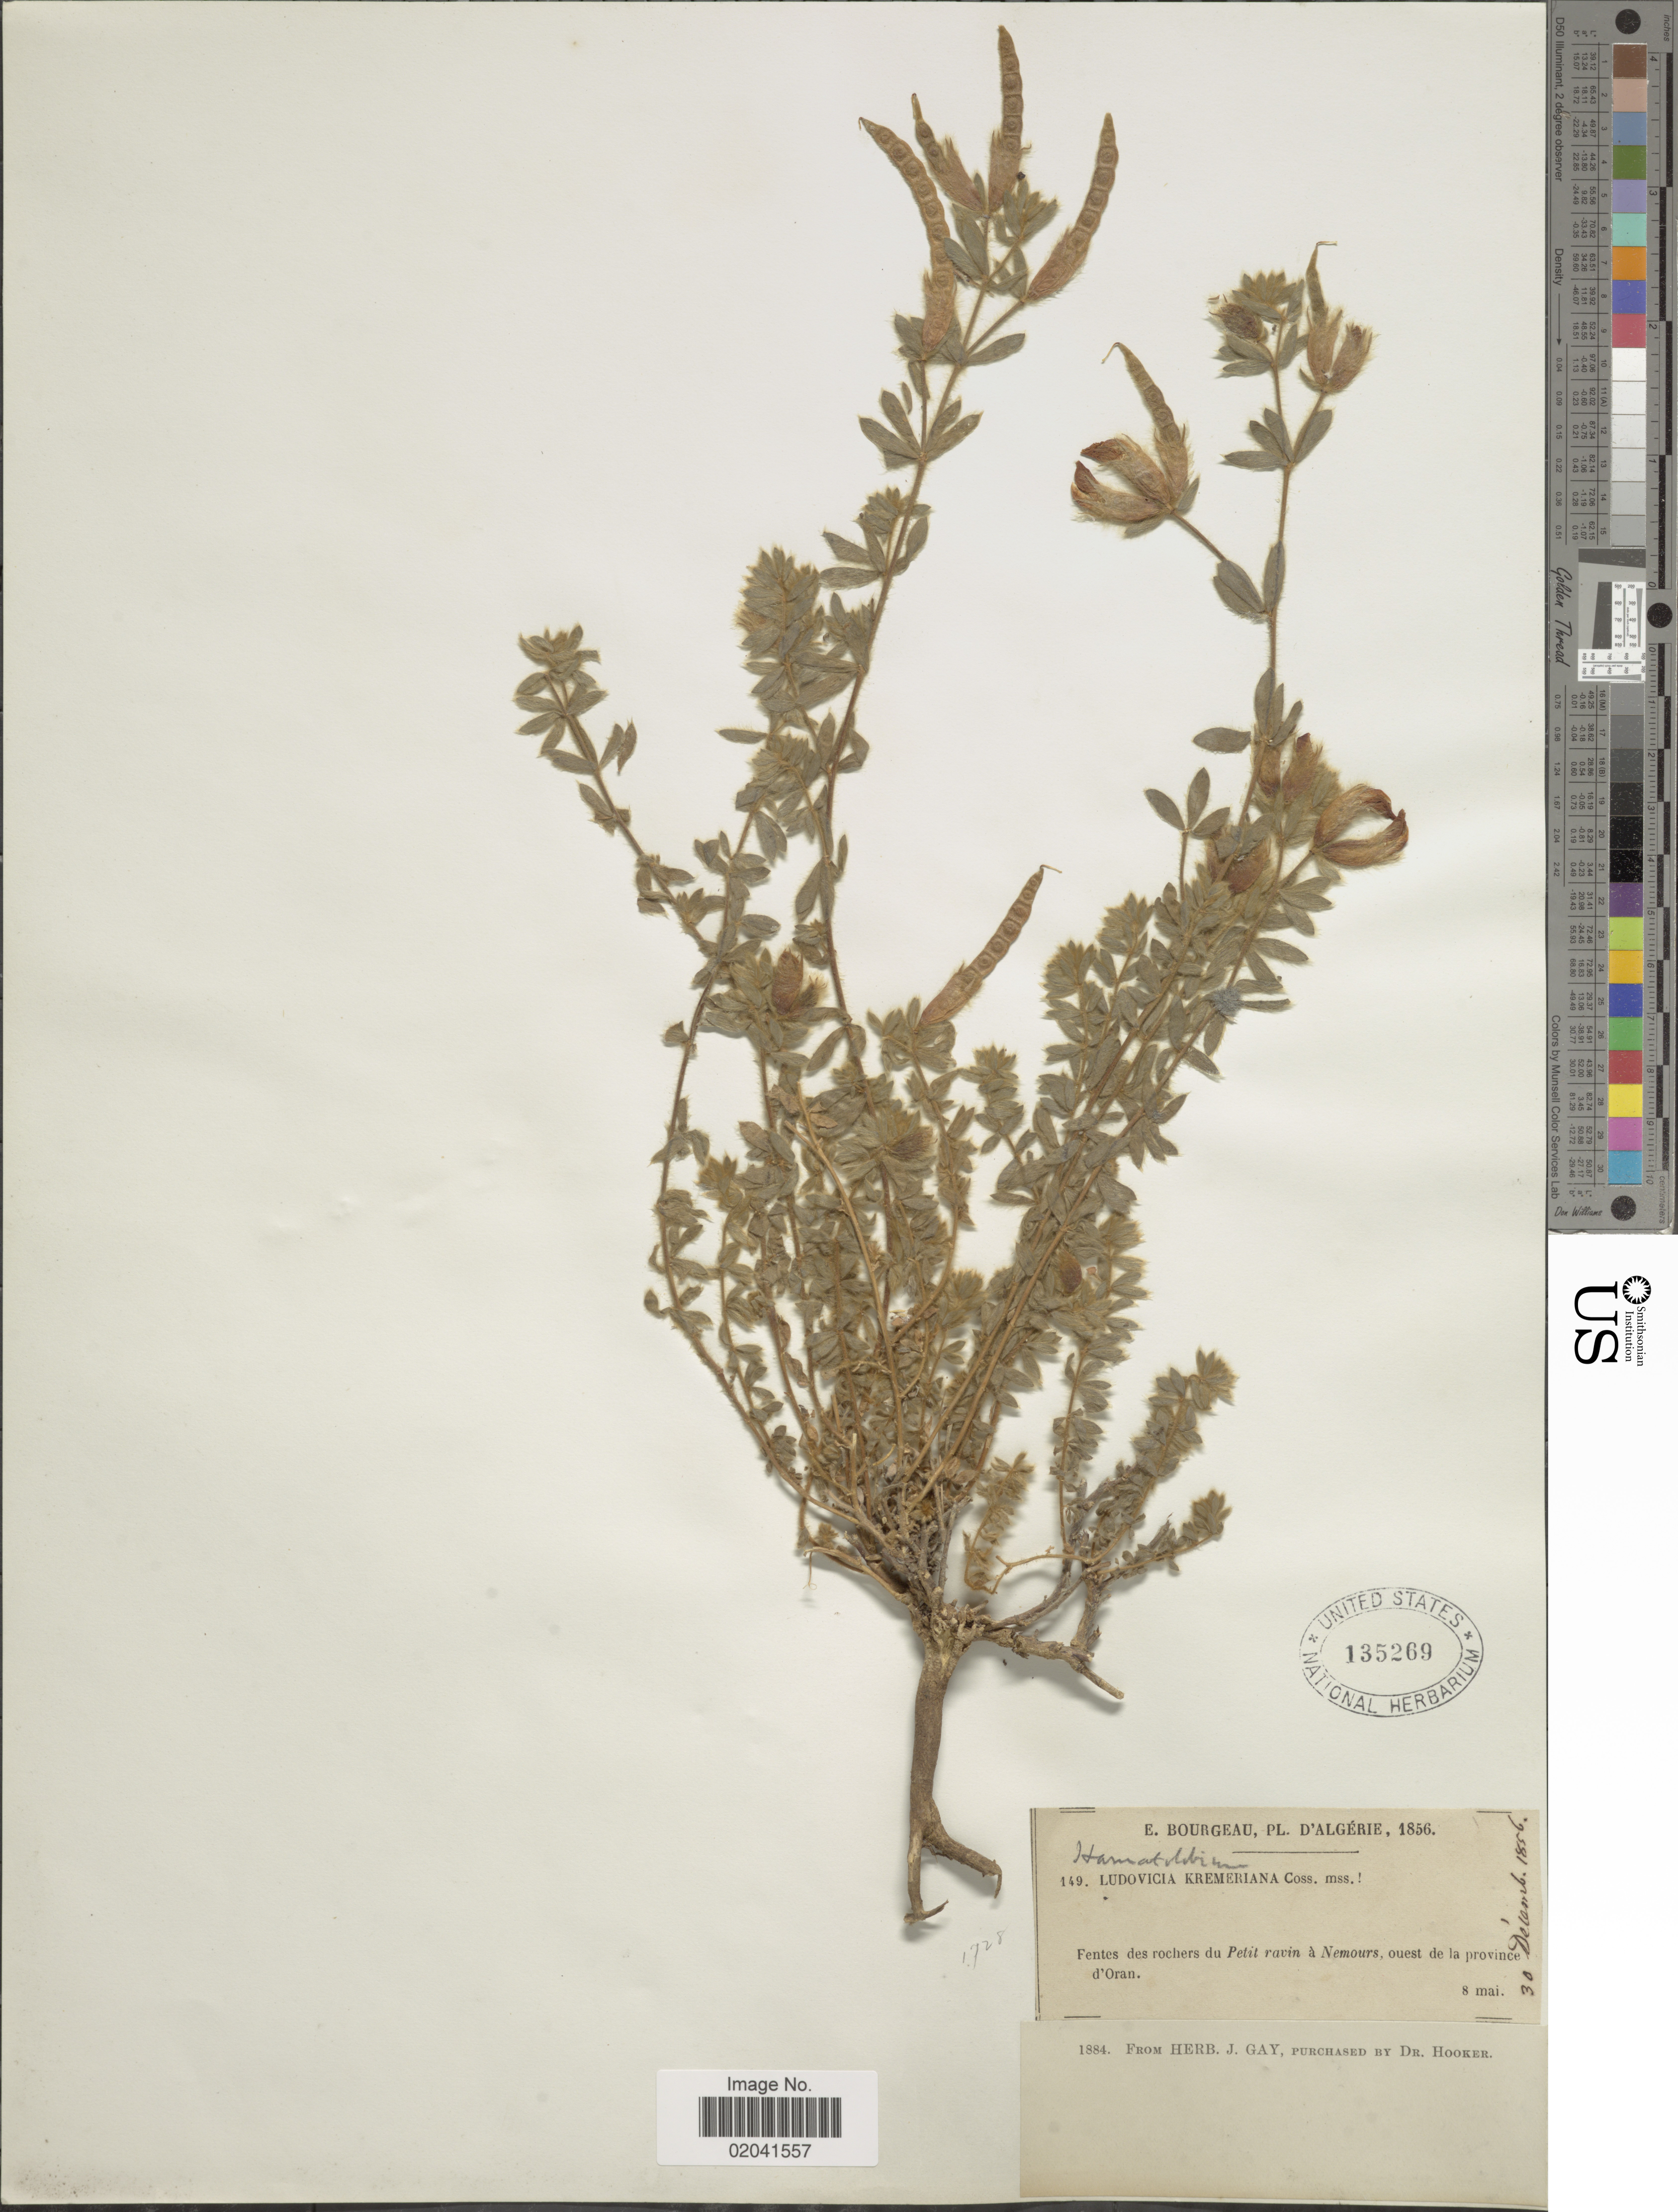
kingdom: Plantae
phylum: Tracheophyta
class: Magnoliopsida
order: Fabales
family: Fabaceae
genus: Hammatolobium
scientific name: Hammatolobium kremerianum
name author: Müll. Hal.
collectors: E. Bourgeau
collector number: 149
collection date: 1856-05-08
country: Algeria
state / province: Oran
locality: Fentes des rochers du Petit ravin a Nemours, ouest de la province d 'Oran.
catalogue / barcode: US 135269